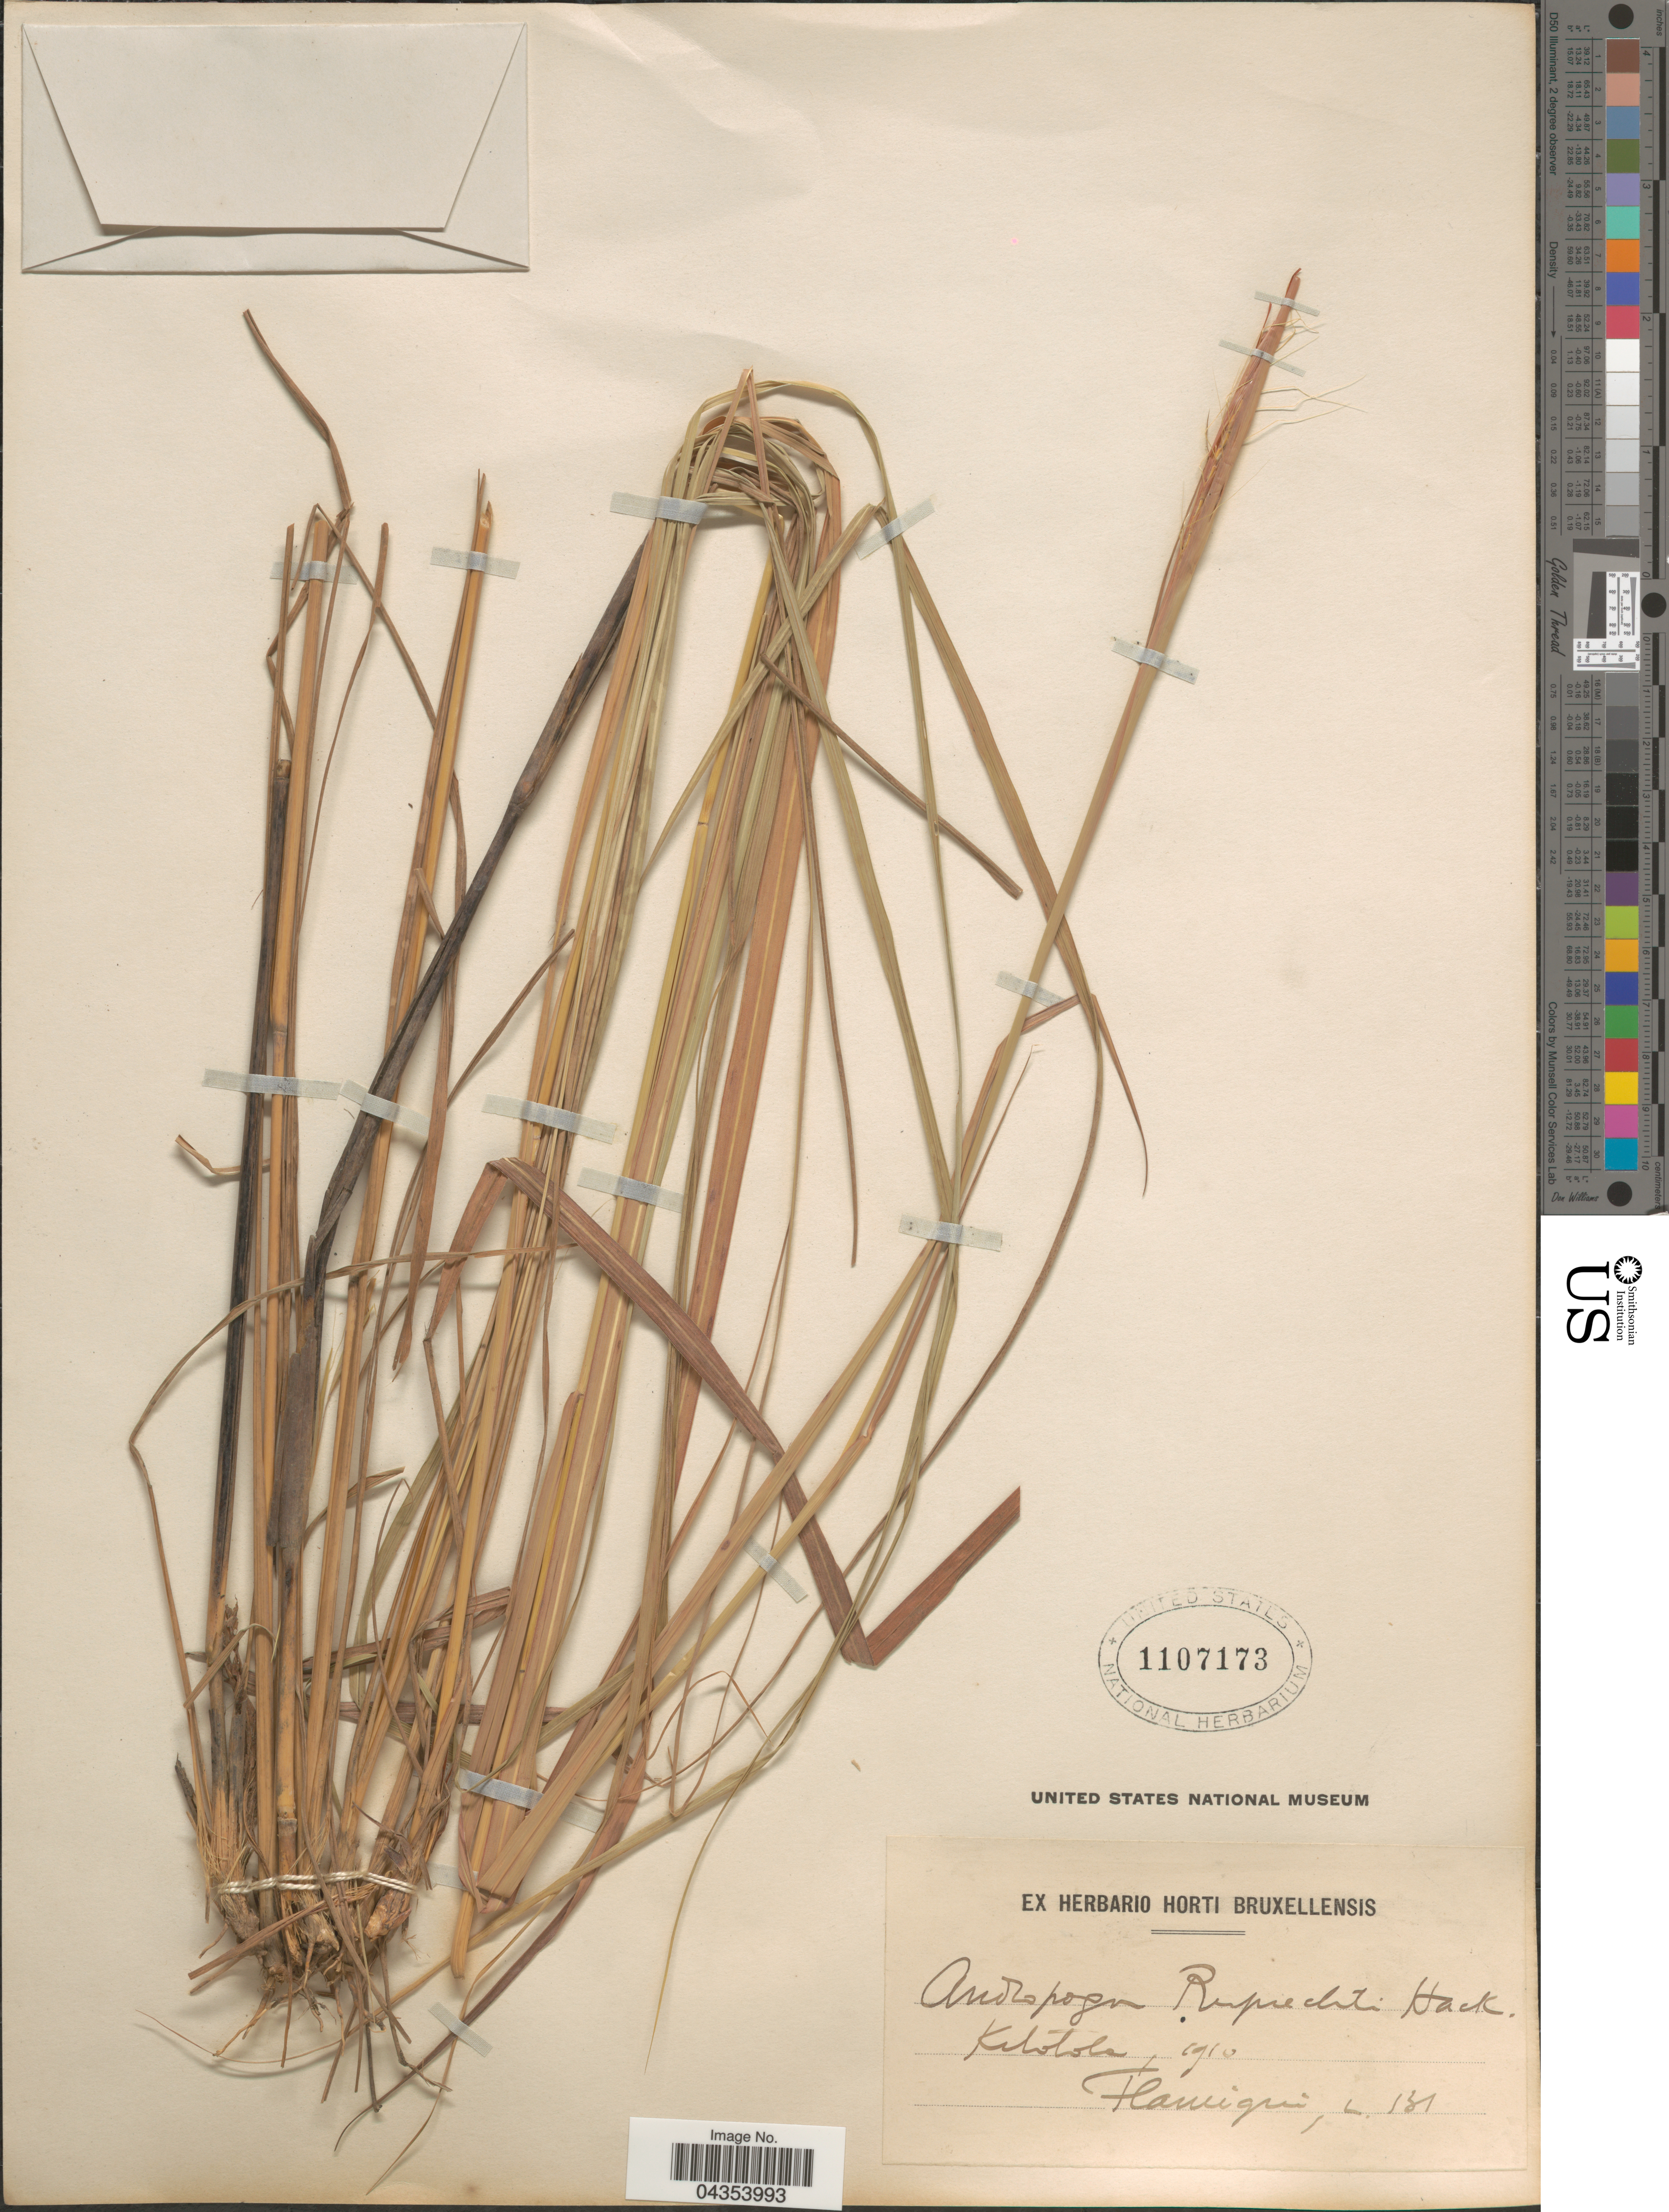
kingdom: Plantae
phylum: Tracheophyta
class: Liliopsida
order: Poales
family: Poaceae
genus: Hyparrhenia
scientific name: Hyparrhenia sp.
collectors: -. Flamiqni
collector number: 131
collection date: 1910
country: Congo, Democratic Republic of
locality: Kitobola.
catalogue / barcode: US 1107173